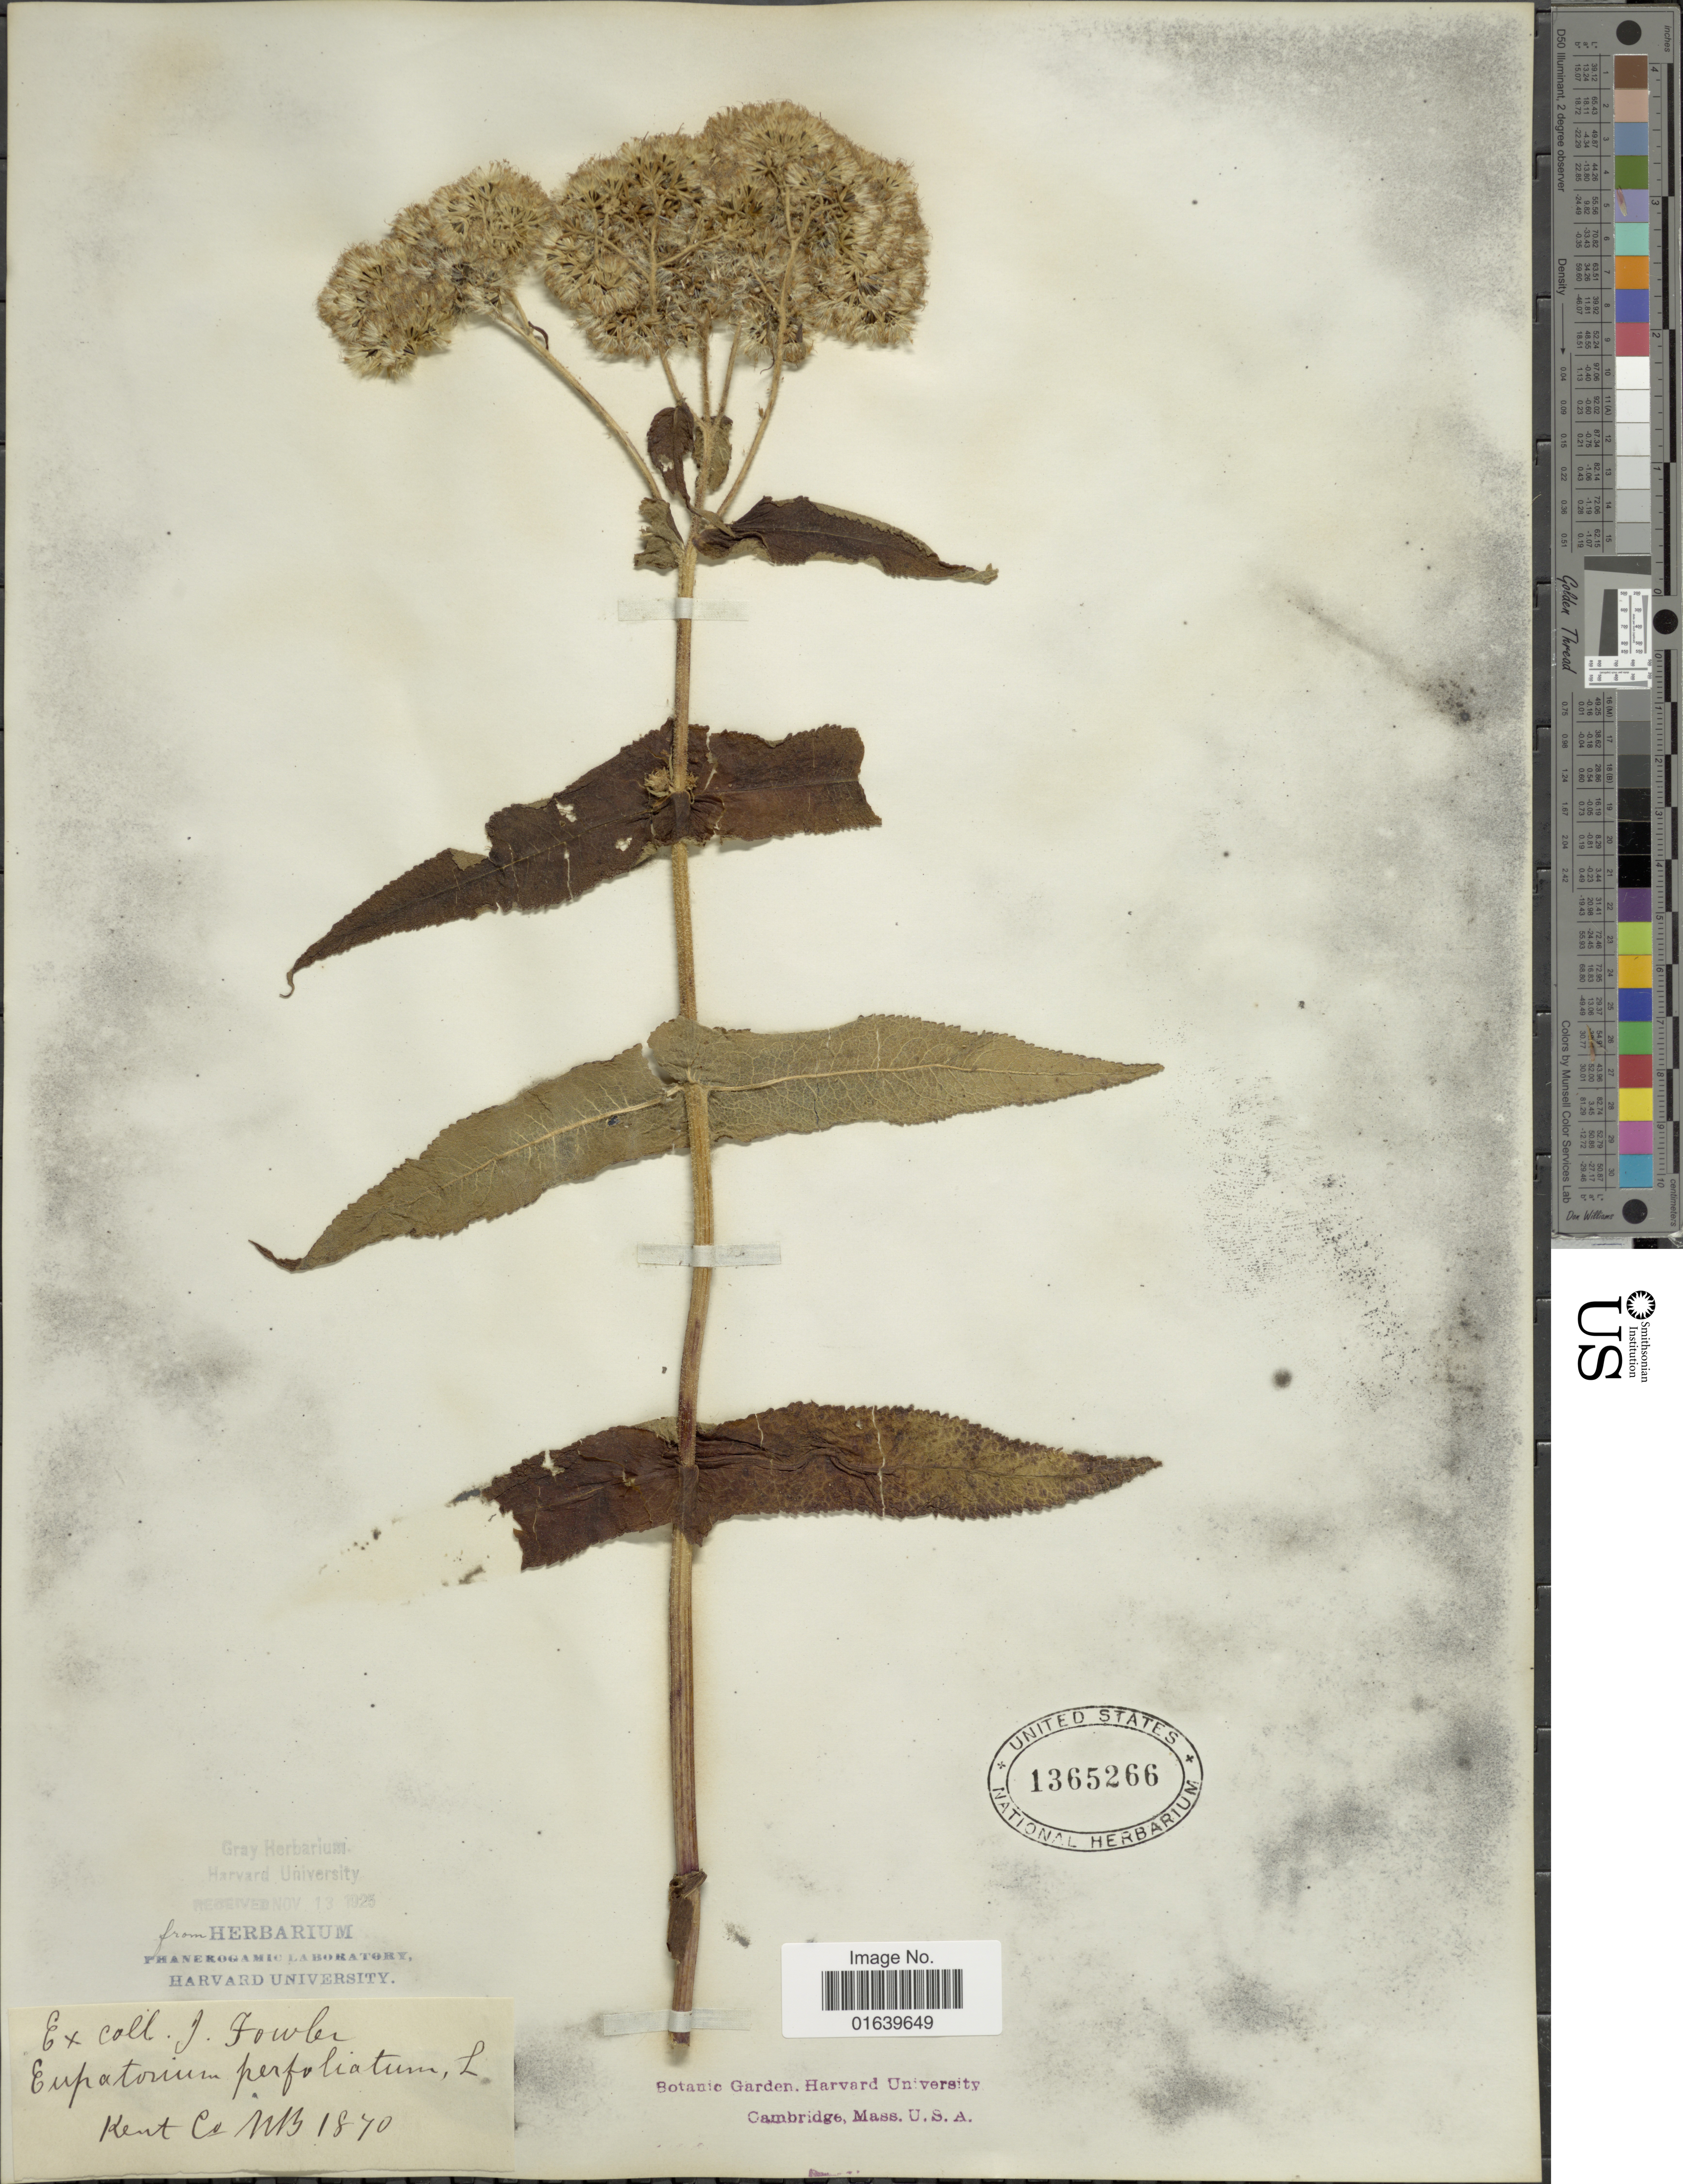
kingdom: Plantae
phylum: Tracheophyta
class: Magnoliopsida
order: Asterales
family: Asteraceae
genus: Eupatorium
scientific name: Eupatorium perfoliatum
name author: L.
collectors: J. P. Fowler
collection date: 1870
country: United States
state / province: Kentucky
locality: Kent. Co.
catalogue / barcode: US 1365266